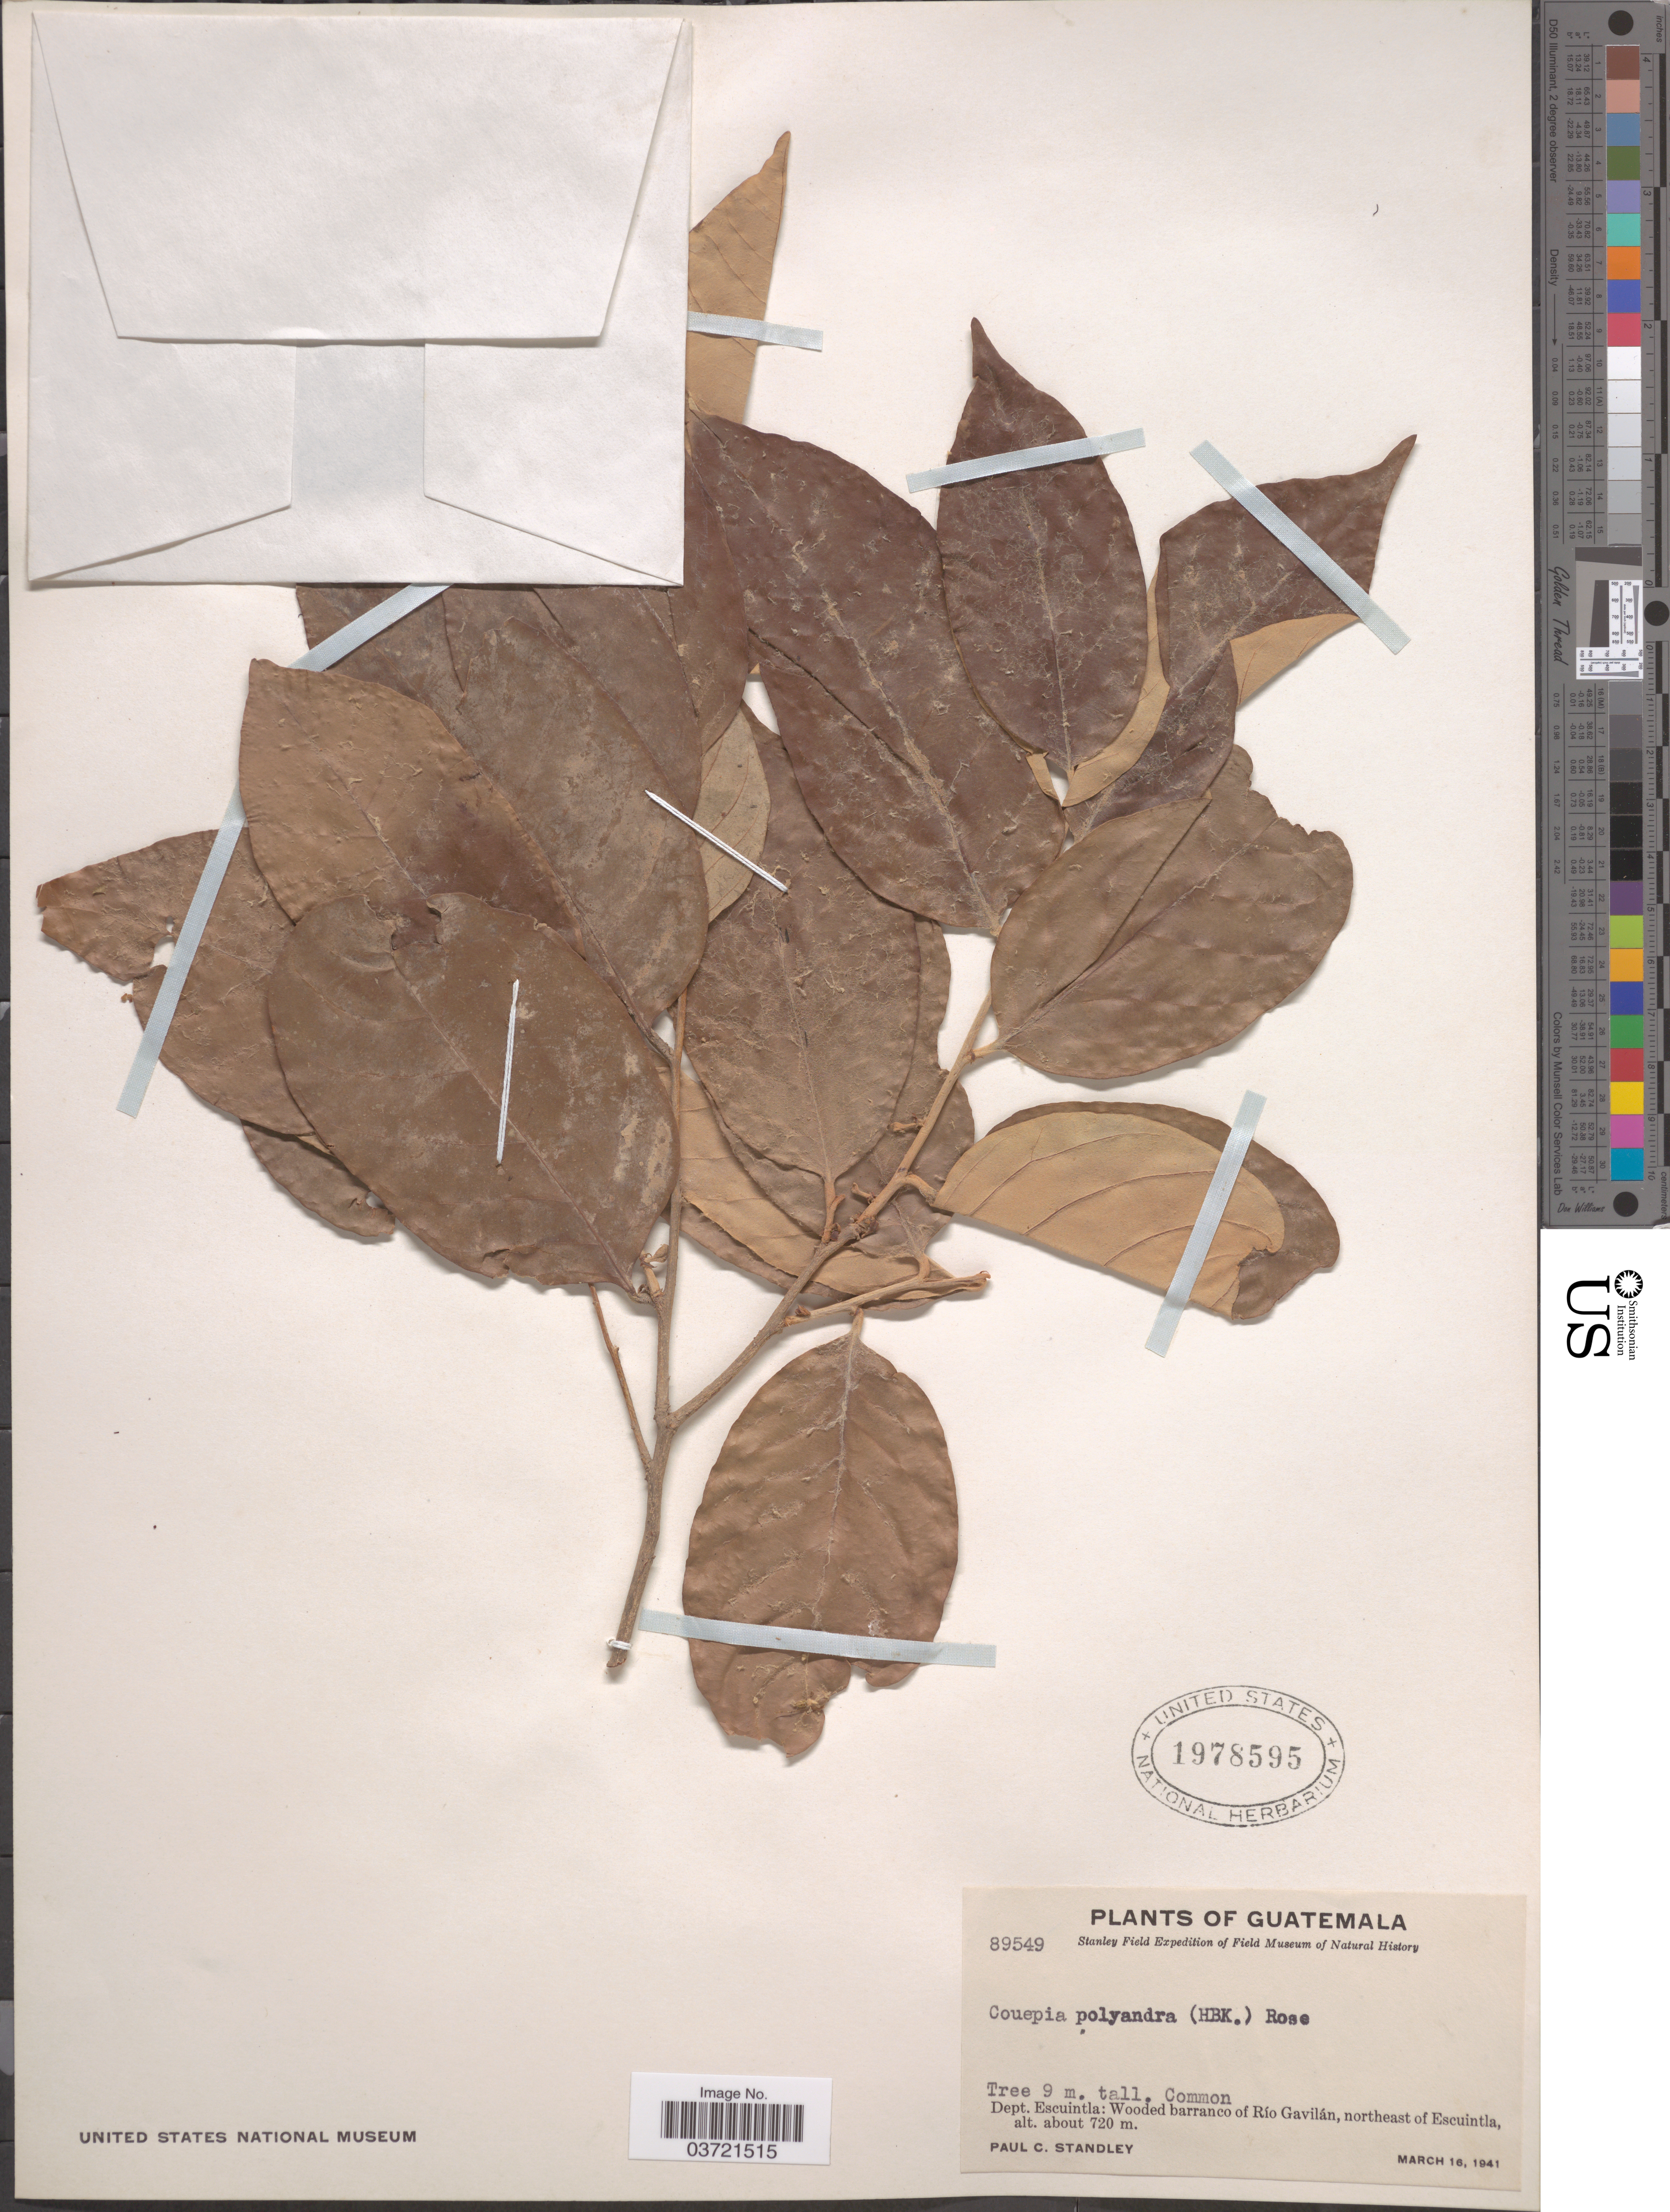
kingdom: Plantae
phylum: Tracheophyta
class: Magnoliopsida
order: Malpighiales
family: Chrysobalanaceae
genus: Couepia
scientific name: Couepia polyandra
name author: (Kunth) Rose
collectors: P. C. Standley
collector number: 89549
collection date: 1941-03-16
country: Guatemala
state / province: Escuintla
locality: Dept. Escuintla: Wooded barranco of Río Gavilán, northeast of Escuintla.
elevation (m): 720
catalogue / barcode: US 1978595